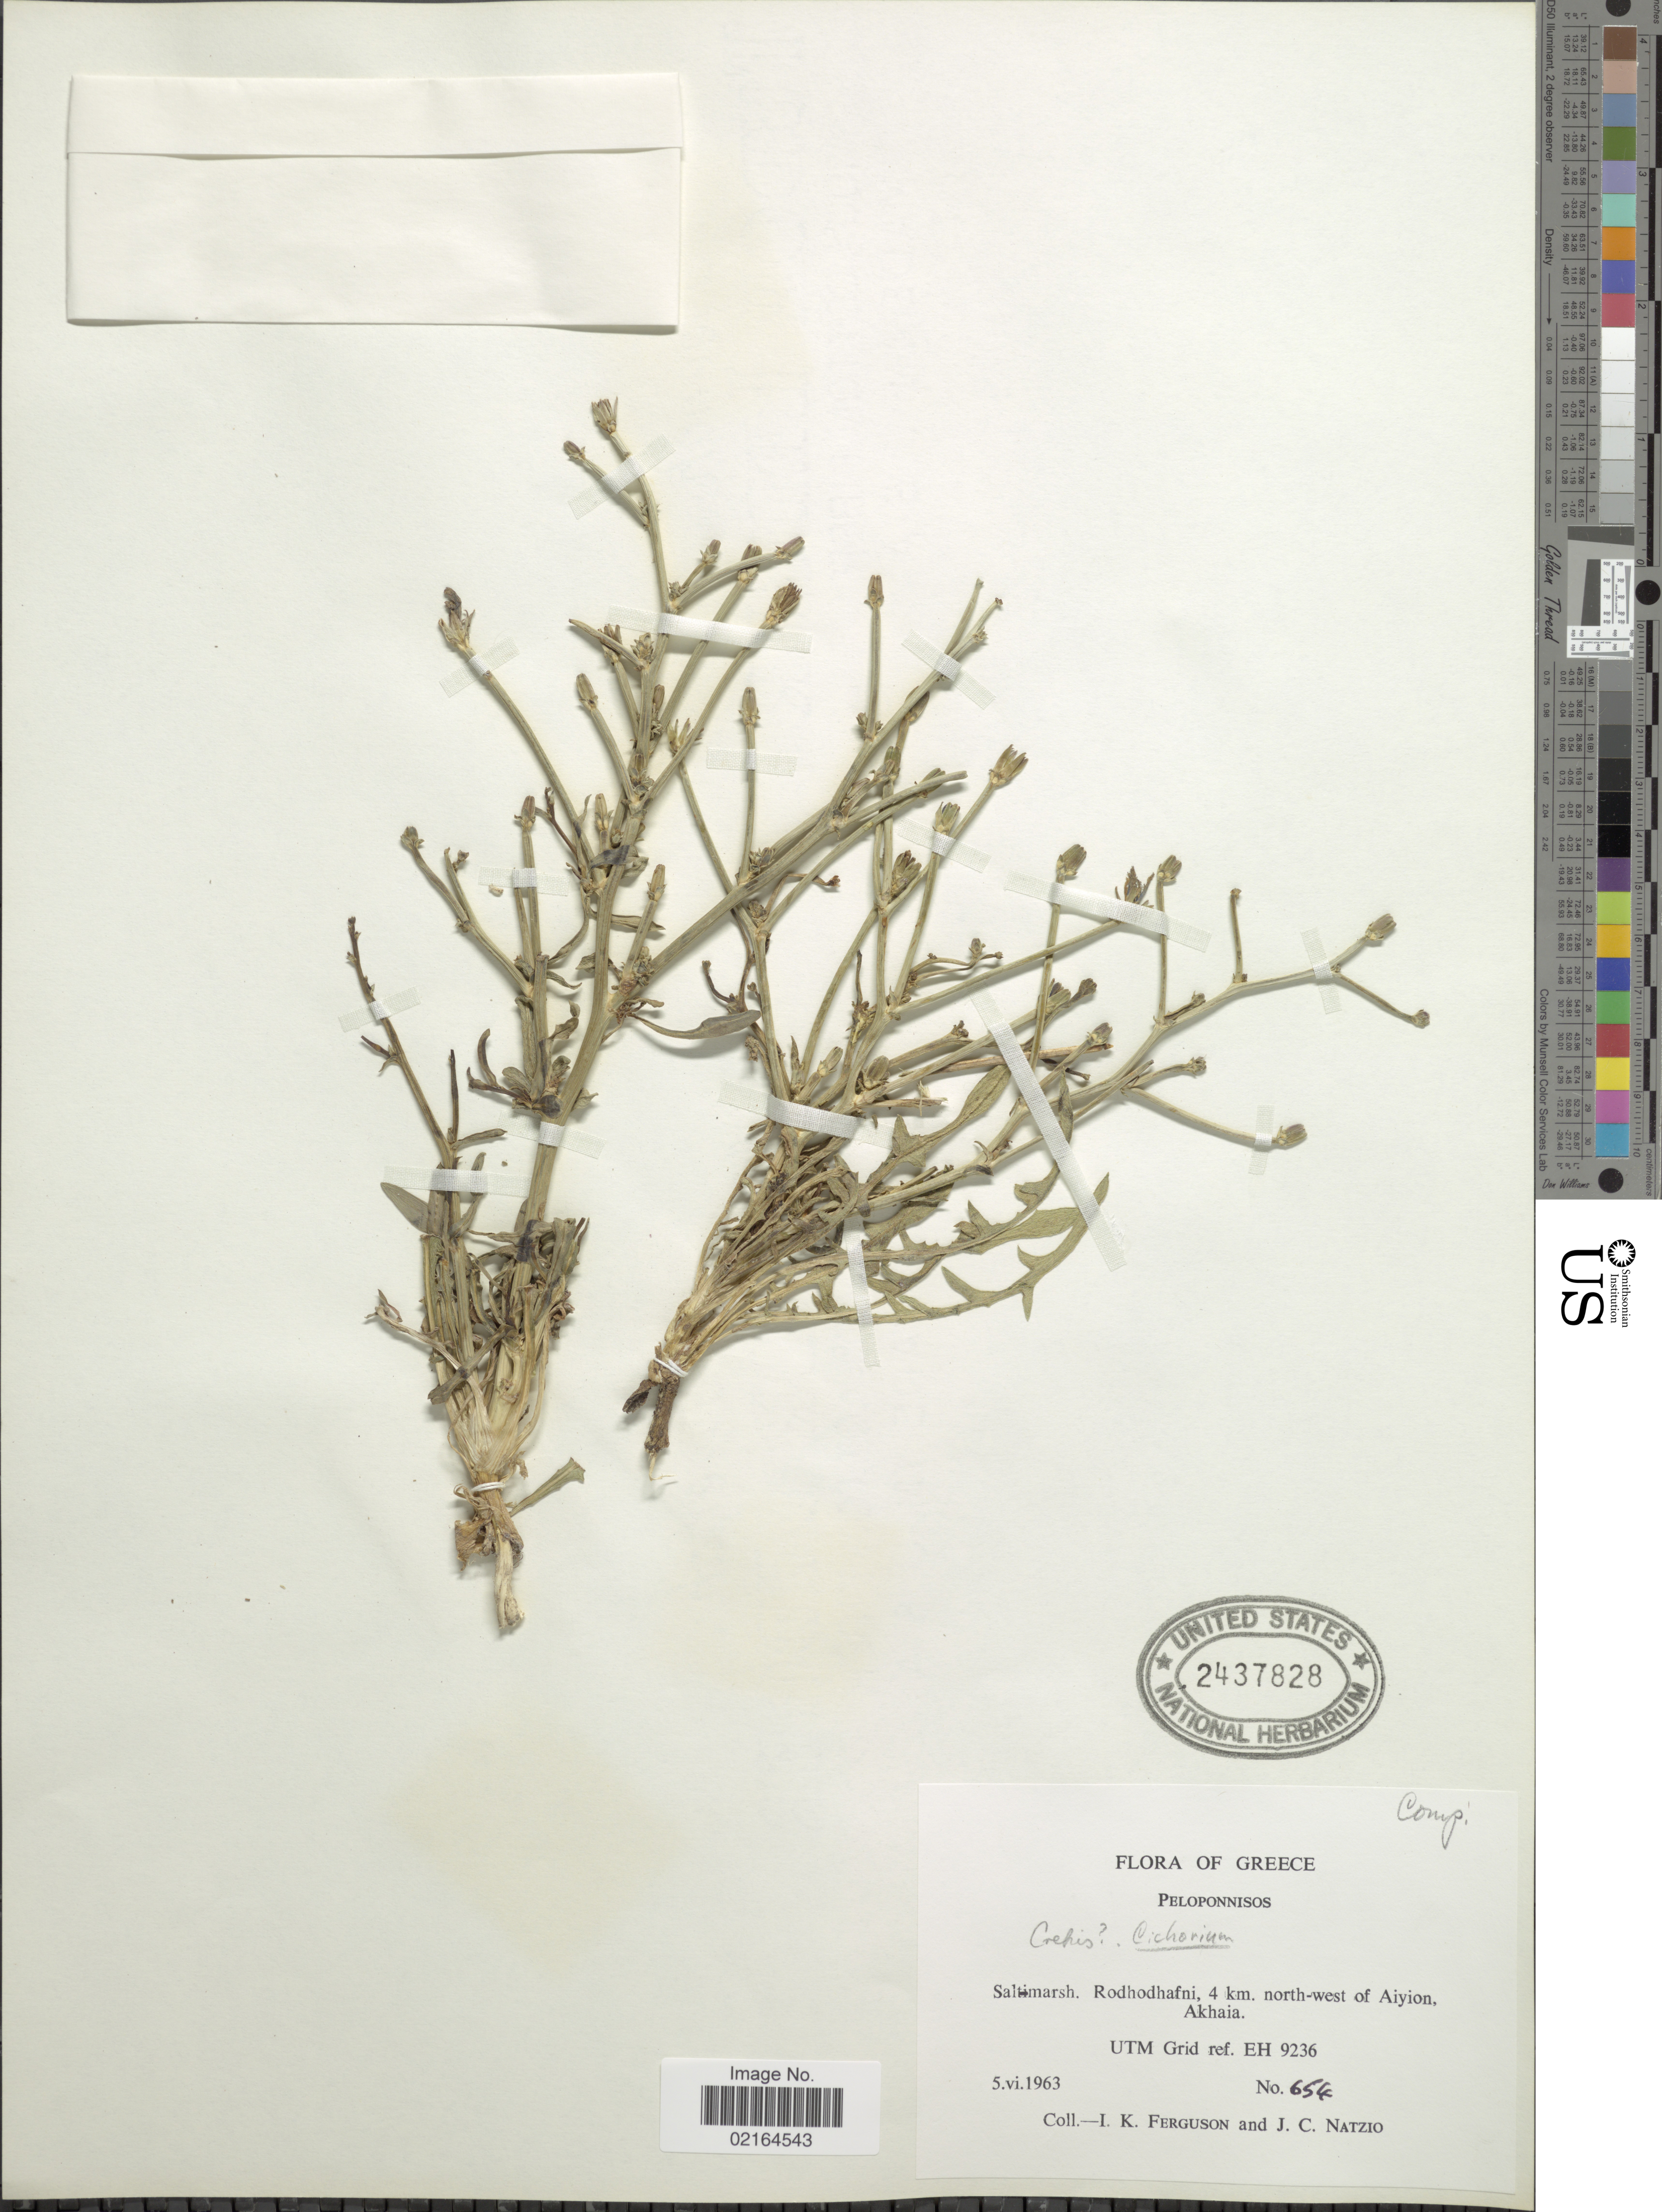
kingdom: Plantae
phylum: Tracheophyta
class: Magnoliopsida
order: Asterales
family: Asteraceae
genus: Cichorium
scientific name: Cichorium sp.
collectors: I. K. Ferguson & J. Natzio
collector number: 654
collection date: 1963-06-05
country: Greece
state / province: Peloponnese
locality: Peloponnisos, Salt-marsh, Rodhodhafni, 4 km. north-west of Aiyiob, Akhaia, UTM Grid ref. EH 9236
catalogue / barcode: US 2437828